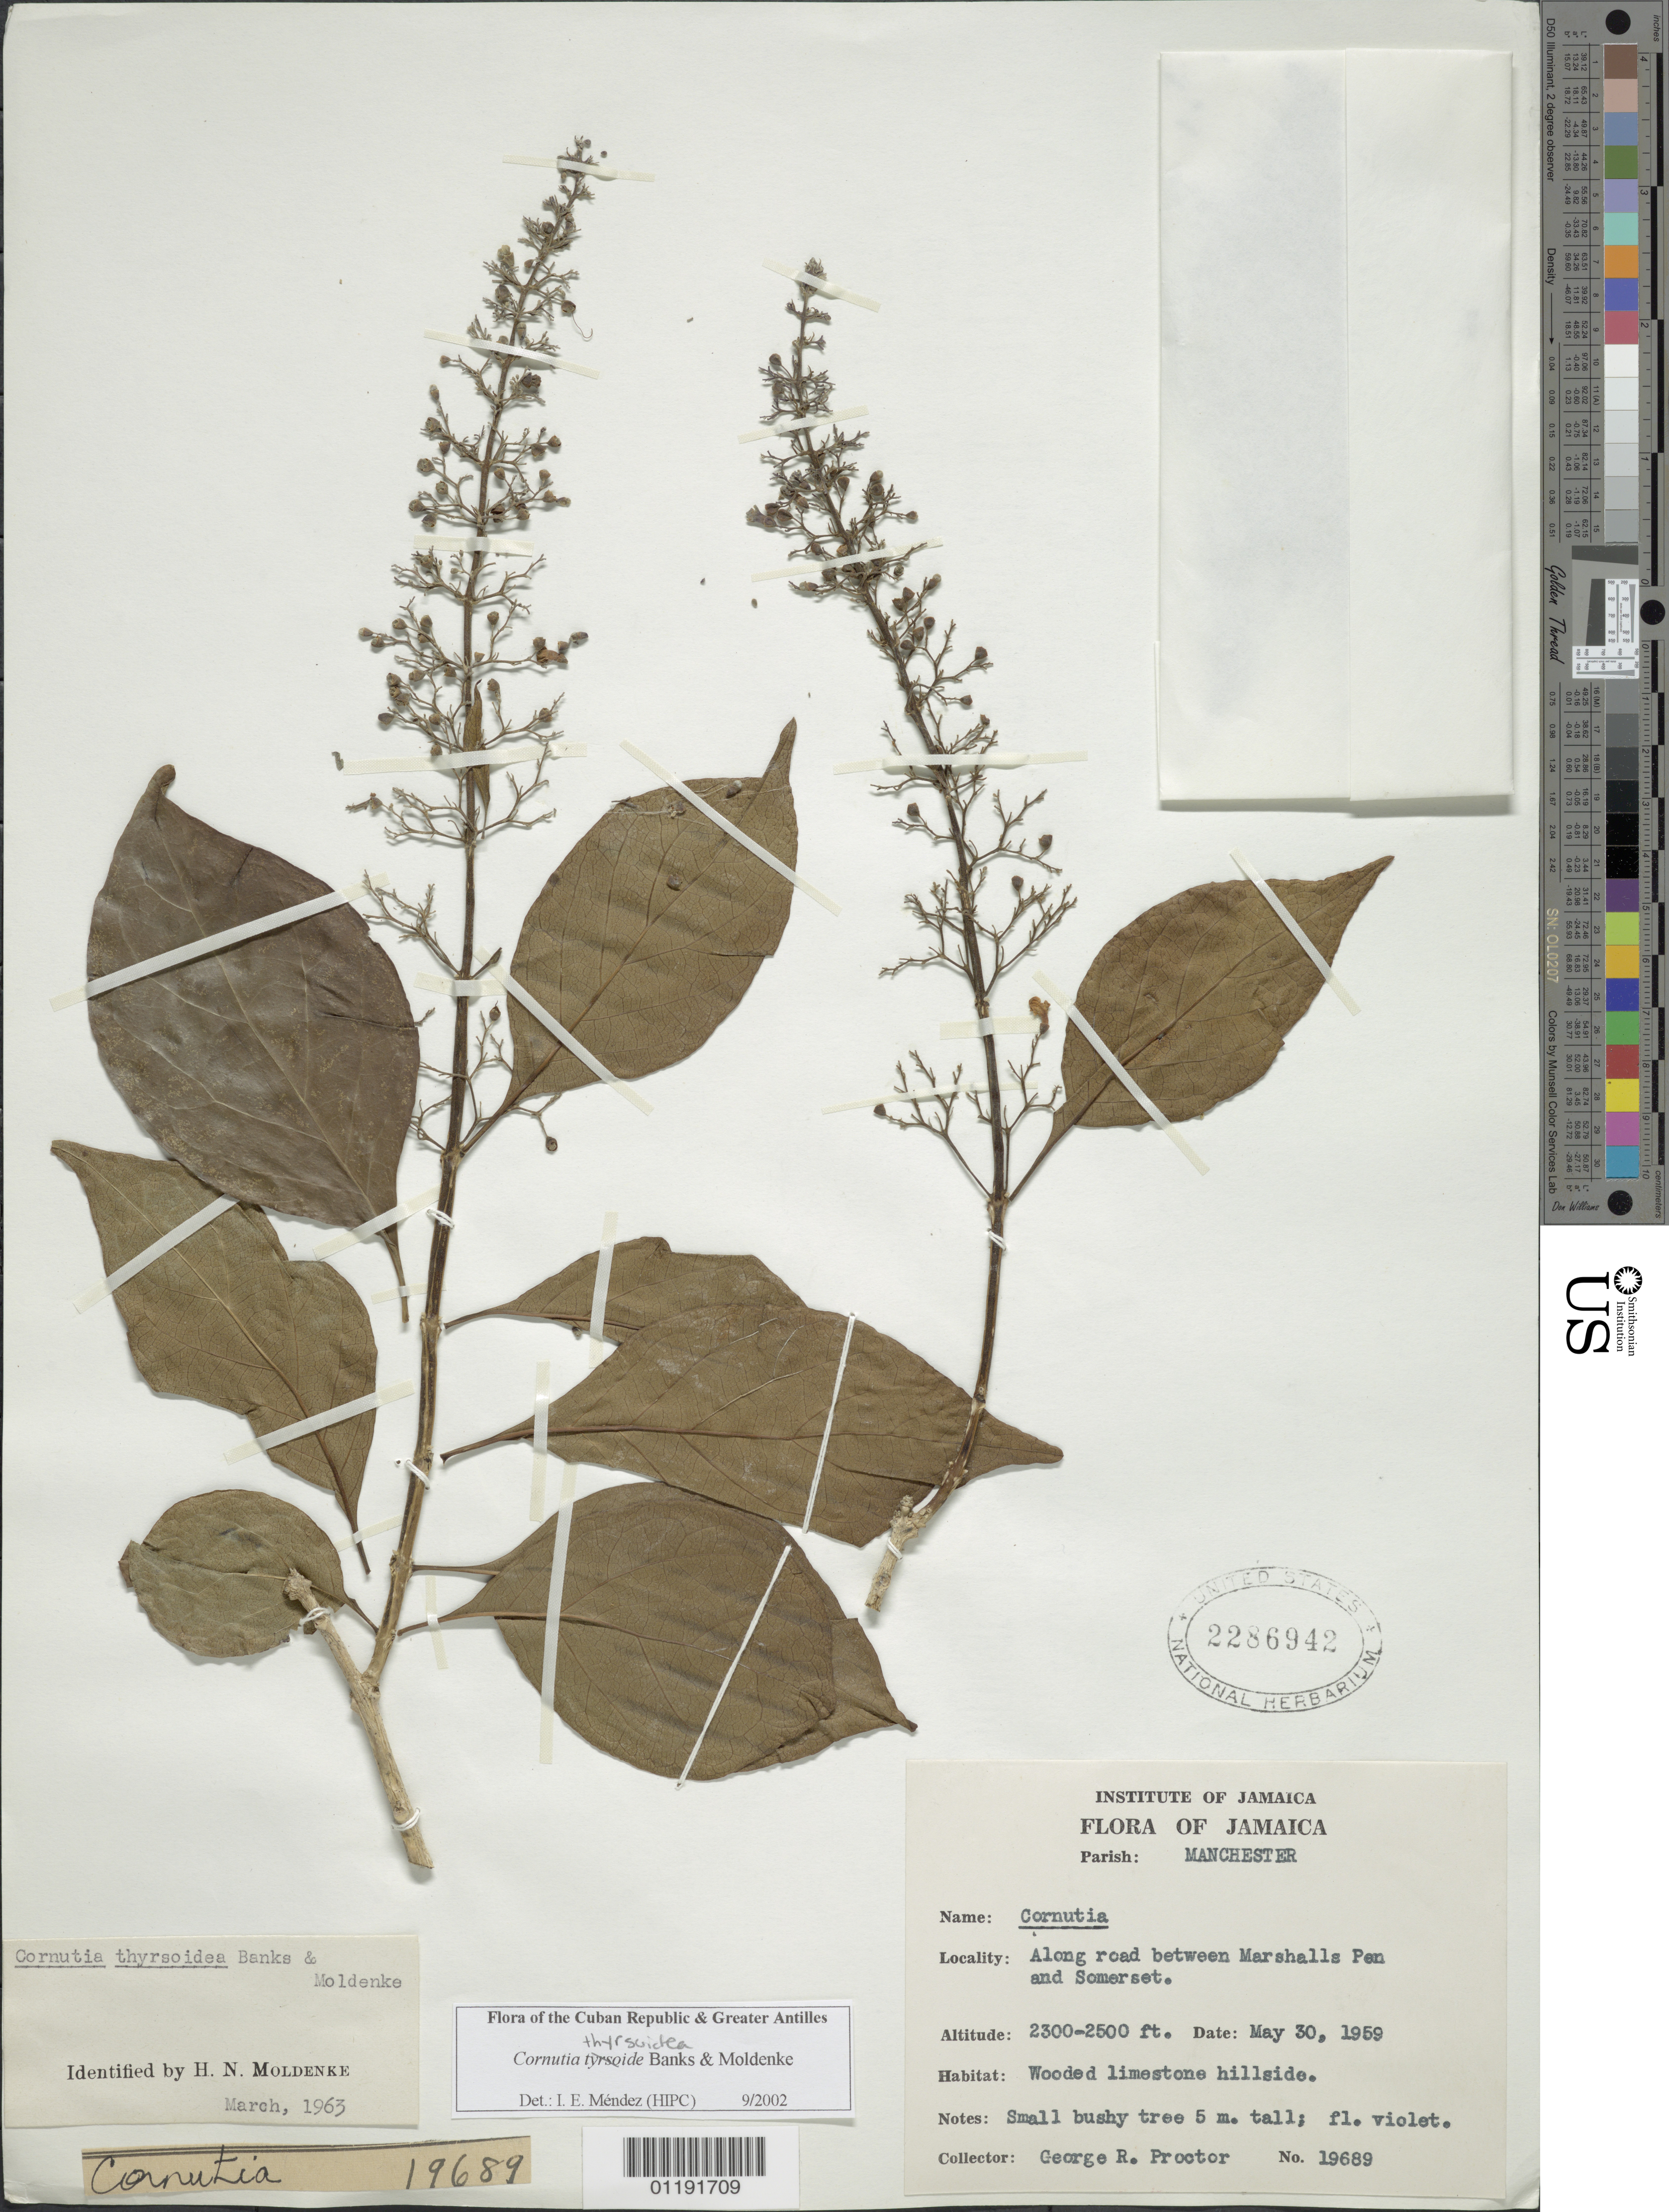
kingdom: Plantae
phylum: Tracheophyta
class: Magnoliopsida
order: Lamiales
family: Lamiaceae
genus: Cornutia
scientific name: Cornutia thyrsoidea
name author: Banks ex Moldenke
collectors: G. Proctor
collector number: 19689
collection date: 1959-05-30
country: Jamaica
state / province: Manchester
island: Hispaniola Island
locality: Between Marshalls Pen and Somerset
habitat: Wooded limestone hillside, along road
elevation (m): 701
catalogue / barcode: US 2286942